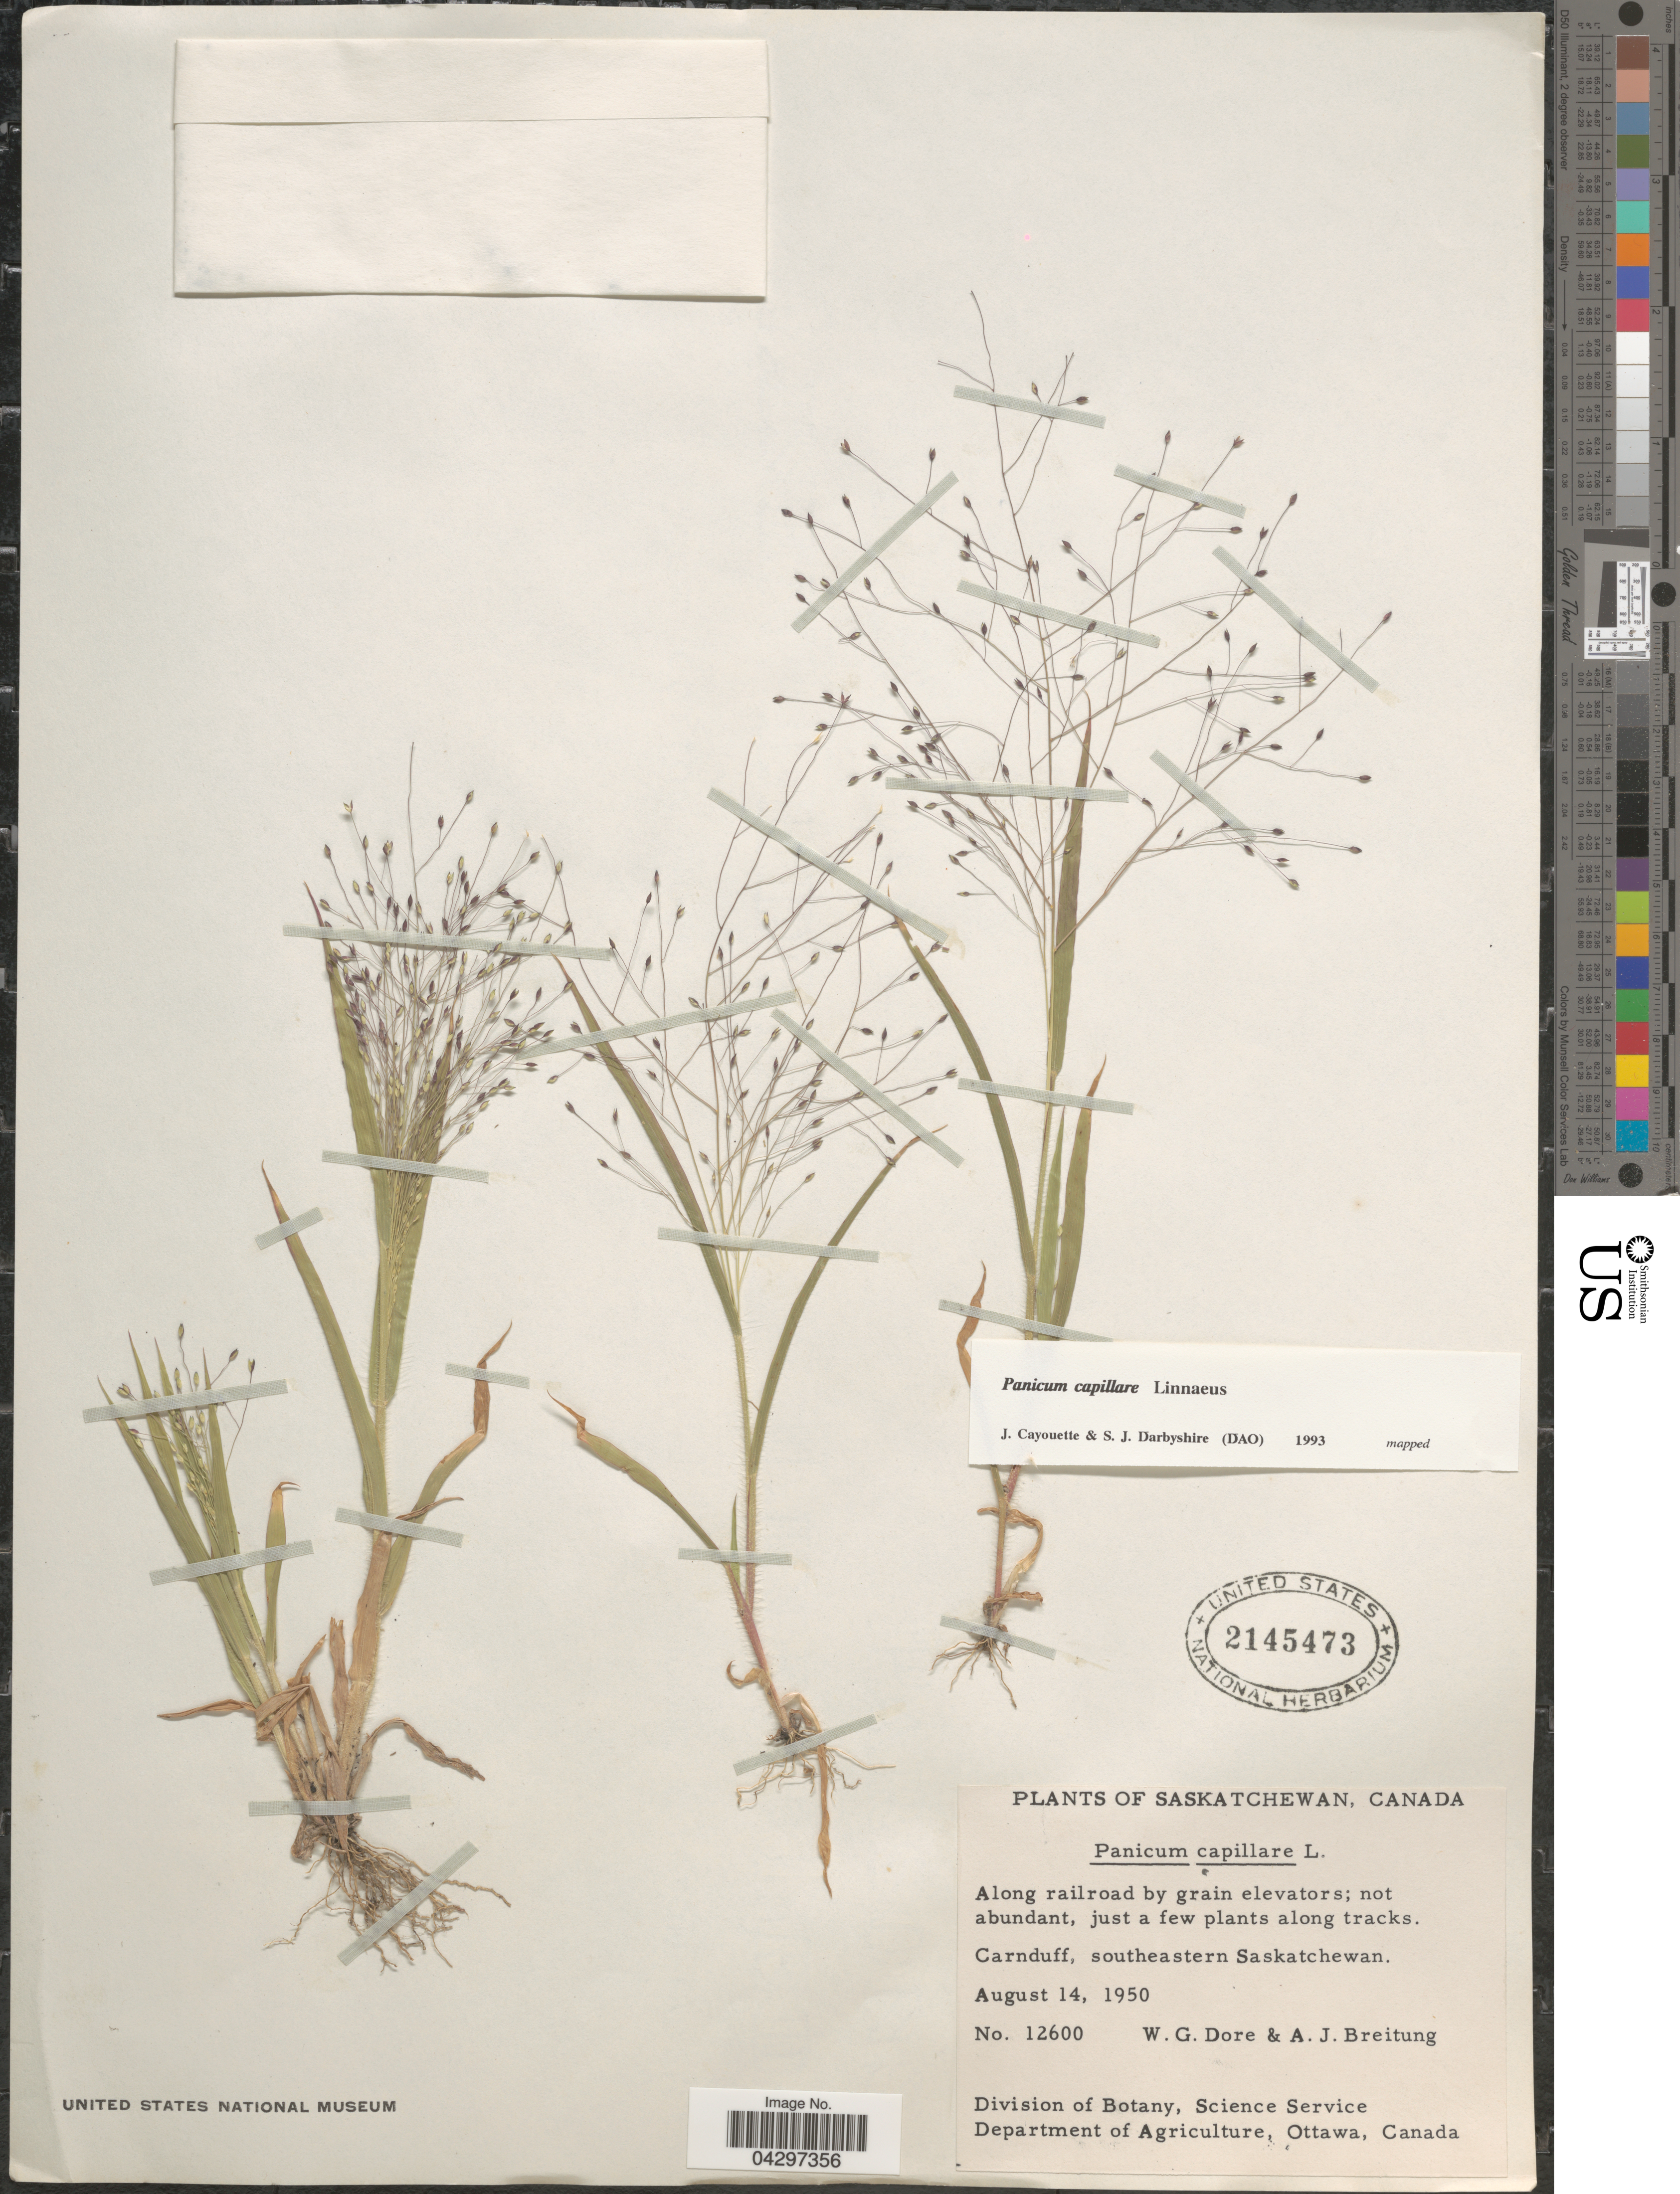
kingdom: Plantae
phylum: Tracheophyta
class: Liliopsida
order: Poales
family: Poaceae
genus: Panicum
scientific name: Panicum capillare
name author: L.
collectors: W. Dore & A. Breitung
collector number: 12600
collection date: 1950-08-14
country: Canada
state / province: Saskatchewan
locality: Carnduff, southeastern Saskatchewan.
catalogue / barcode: US 2145473